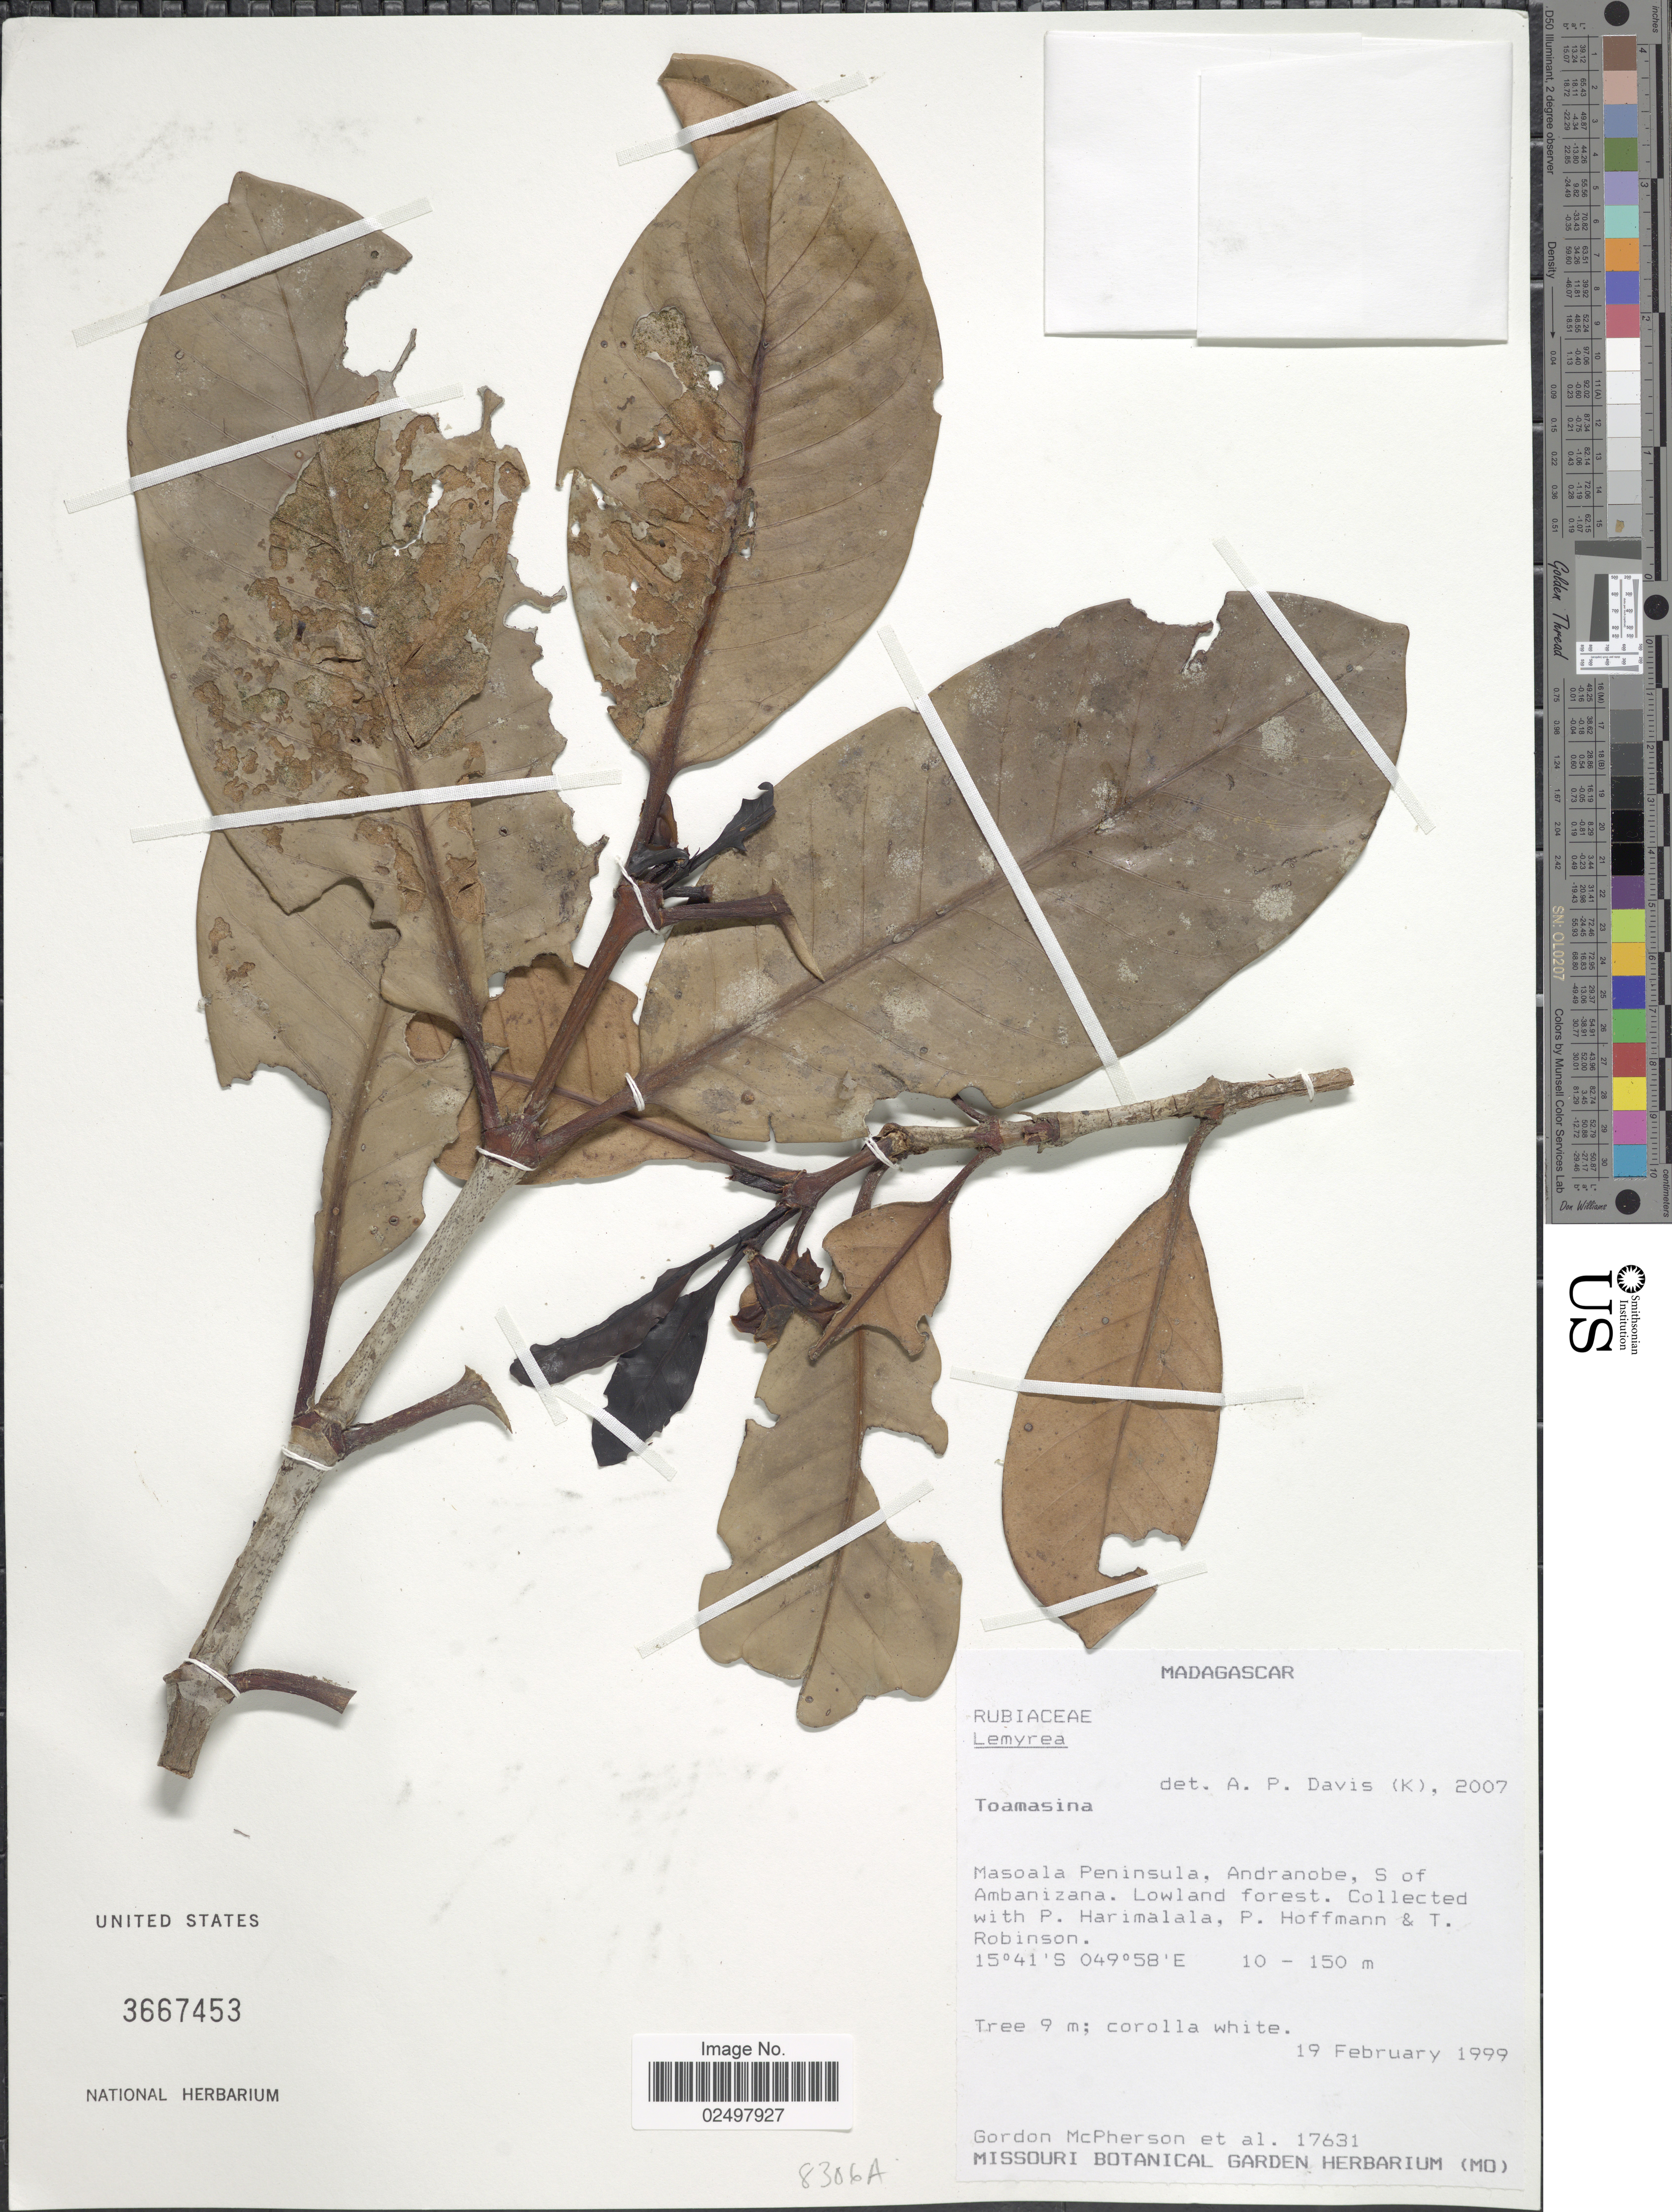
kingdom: Plantae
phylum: Tracheophyta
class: Magnoliopsida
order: Gentianales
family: Rubiaceae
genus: Lemyrea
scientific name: Lemyrea krugii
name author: (A. Chev.) A. Chev.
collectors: G. D. McPherson, P. Harimalala, P. Hoffman & T. P. Robinson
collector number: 17631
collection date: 1999-02-19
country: Madagascar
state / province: Analanjirofo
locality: Masoala Peninsula, Andranobe, S of Ambanizana, lowland forest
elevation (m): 10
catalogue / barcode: US 3667453